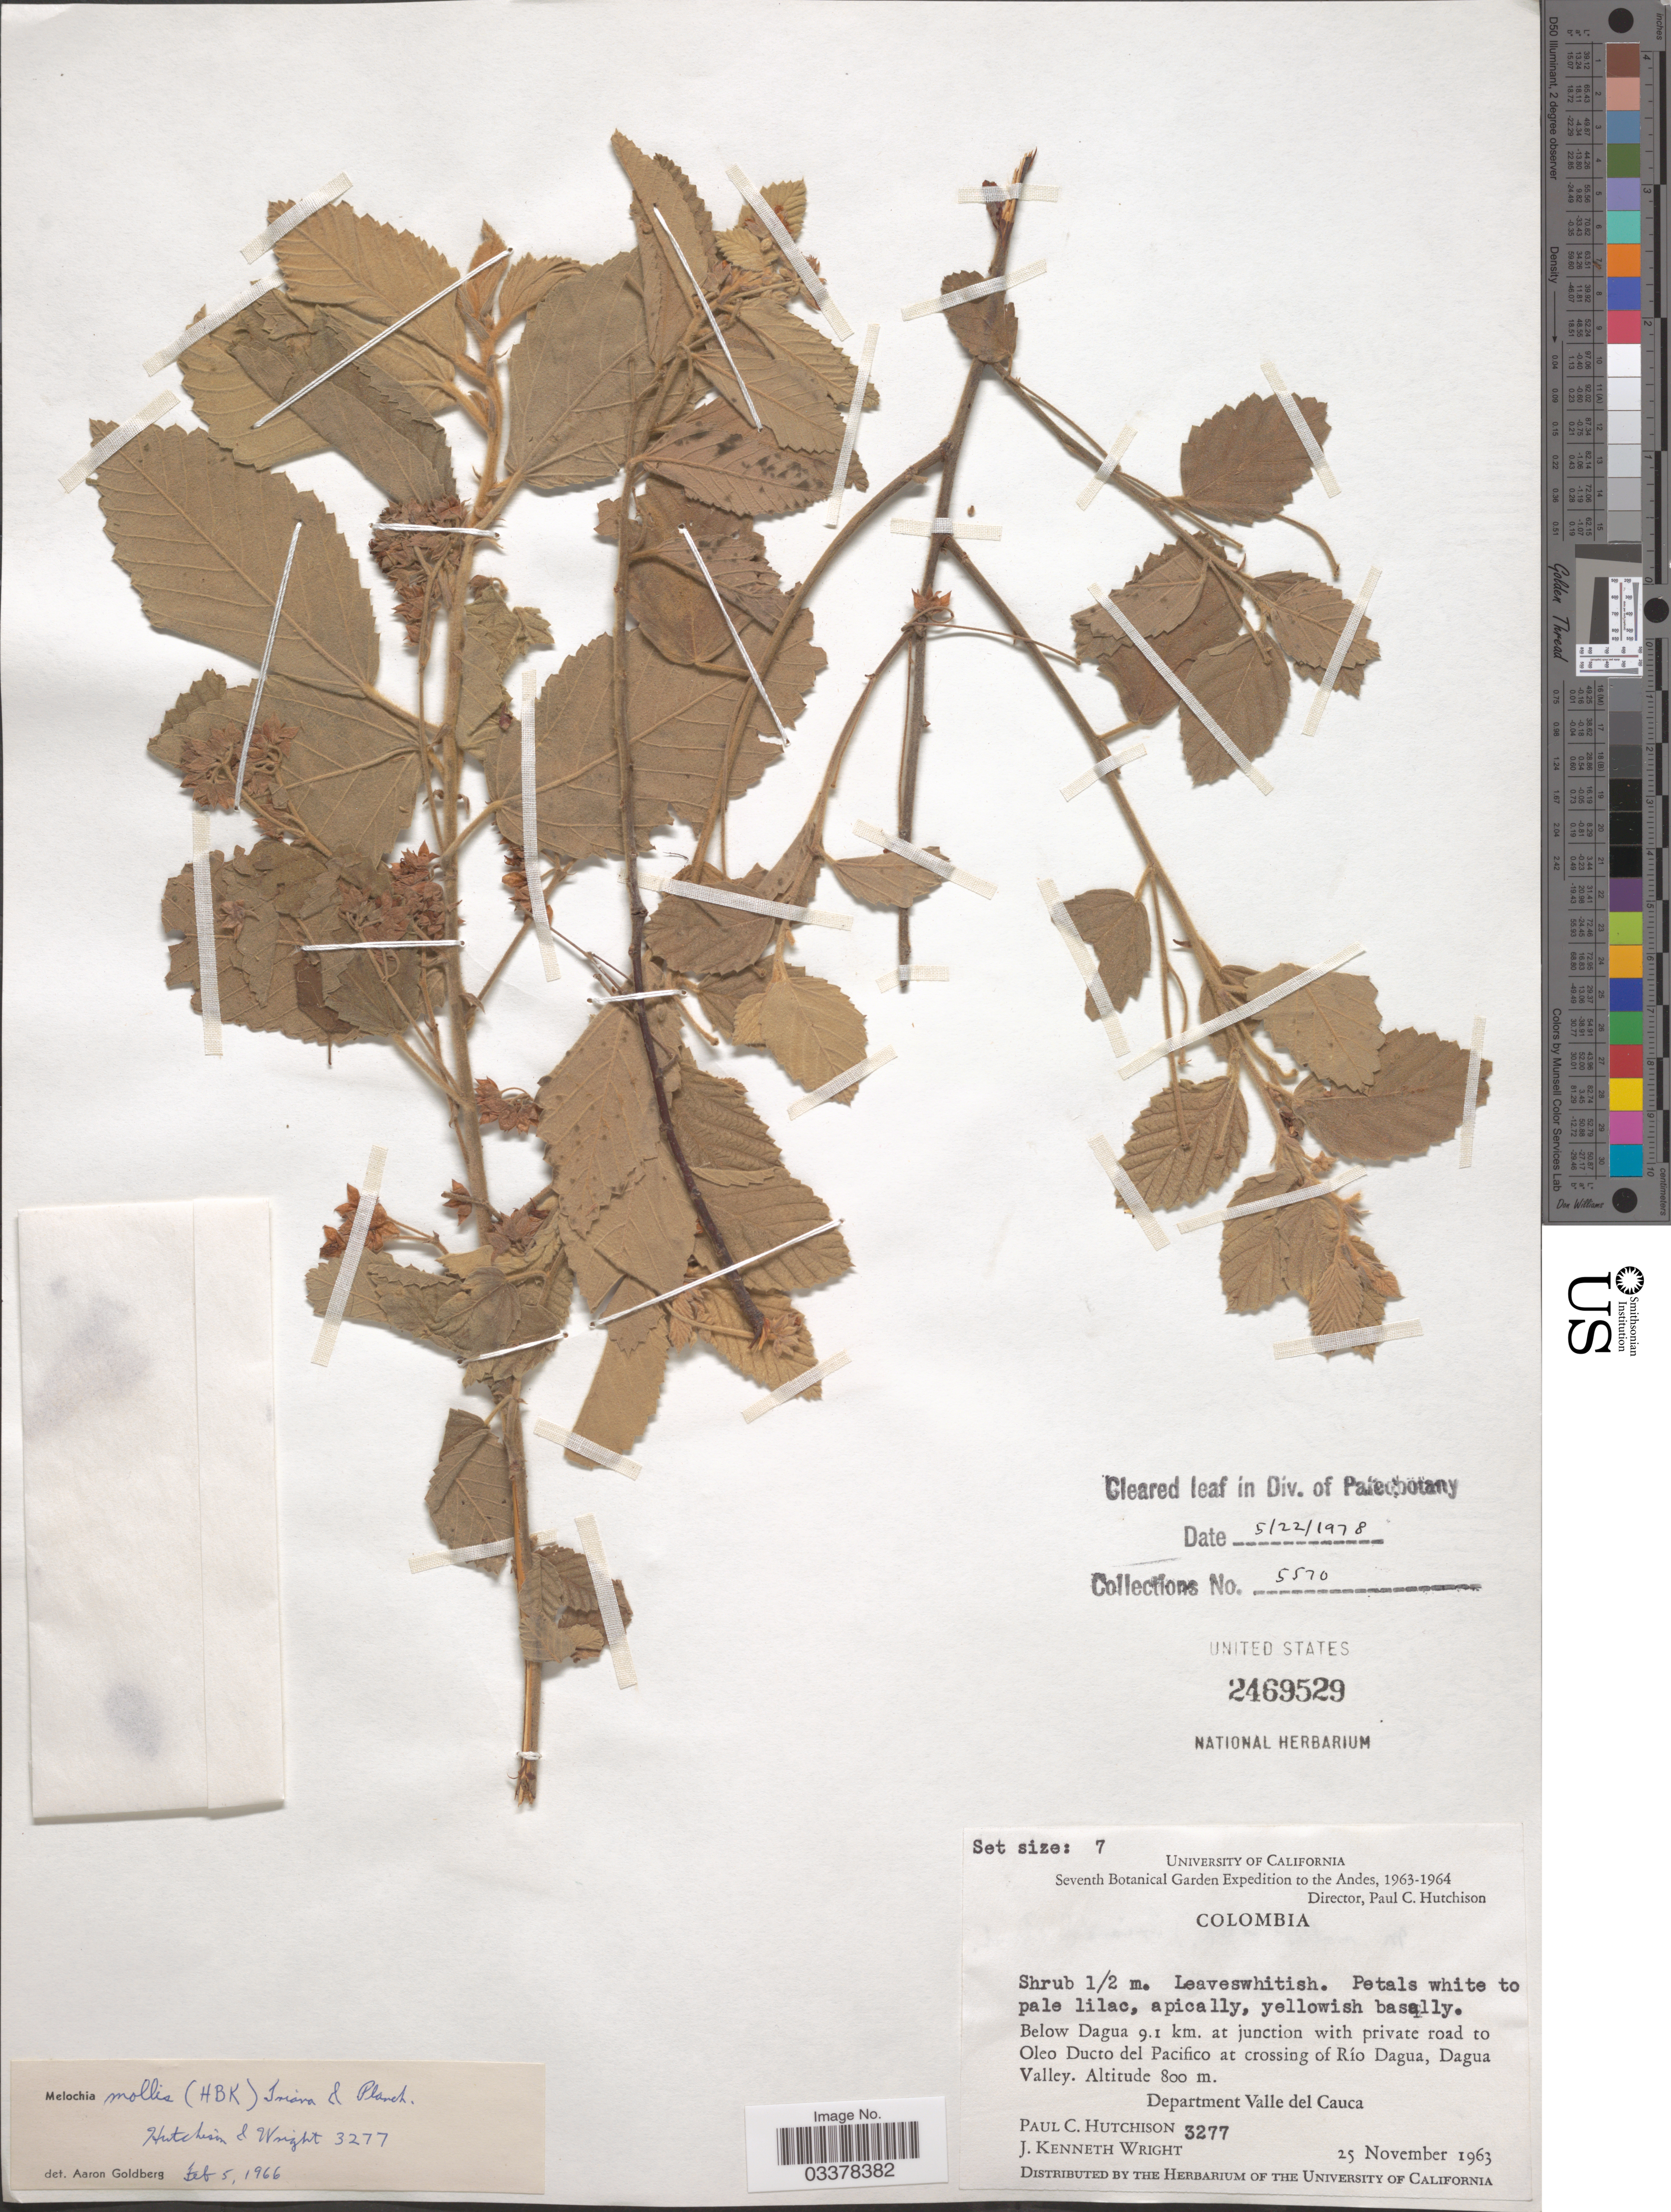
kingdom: Plantae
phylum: Tracheophyta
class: Magnoliopsida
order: Malvales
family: Malvaceae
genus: Melochia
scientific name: Melochia mollis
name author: (Kunth) Triana & Planch.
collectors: P. C. Hutchison & J. K. Wright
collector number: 3277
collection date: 1963-11-25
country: Colombia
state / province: Valle del Cauca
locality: Andes. Below Dagua 9.1 km. at junction with private road to Oleo Ducto del Pacifico at crossing of Río Dagua, Dagua Valley.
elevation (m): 800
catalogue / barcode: US 2469529